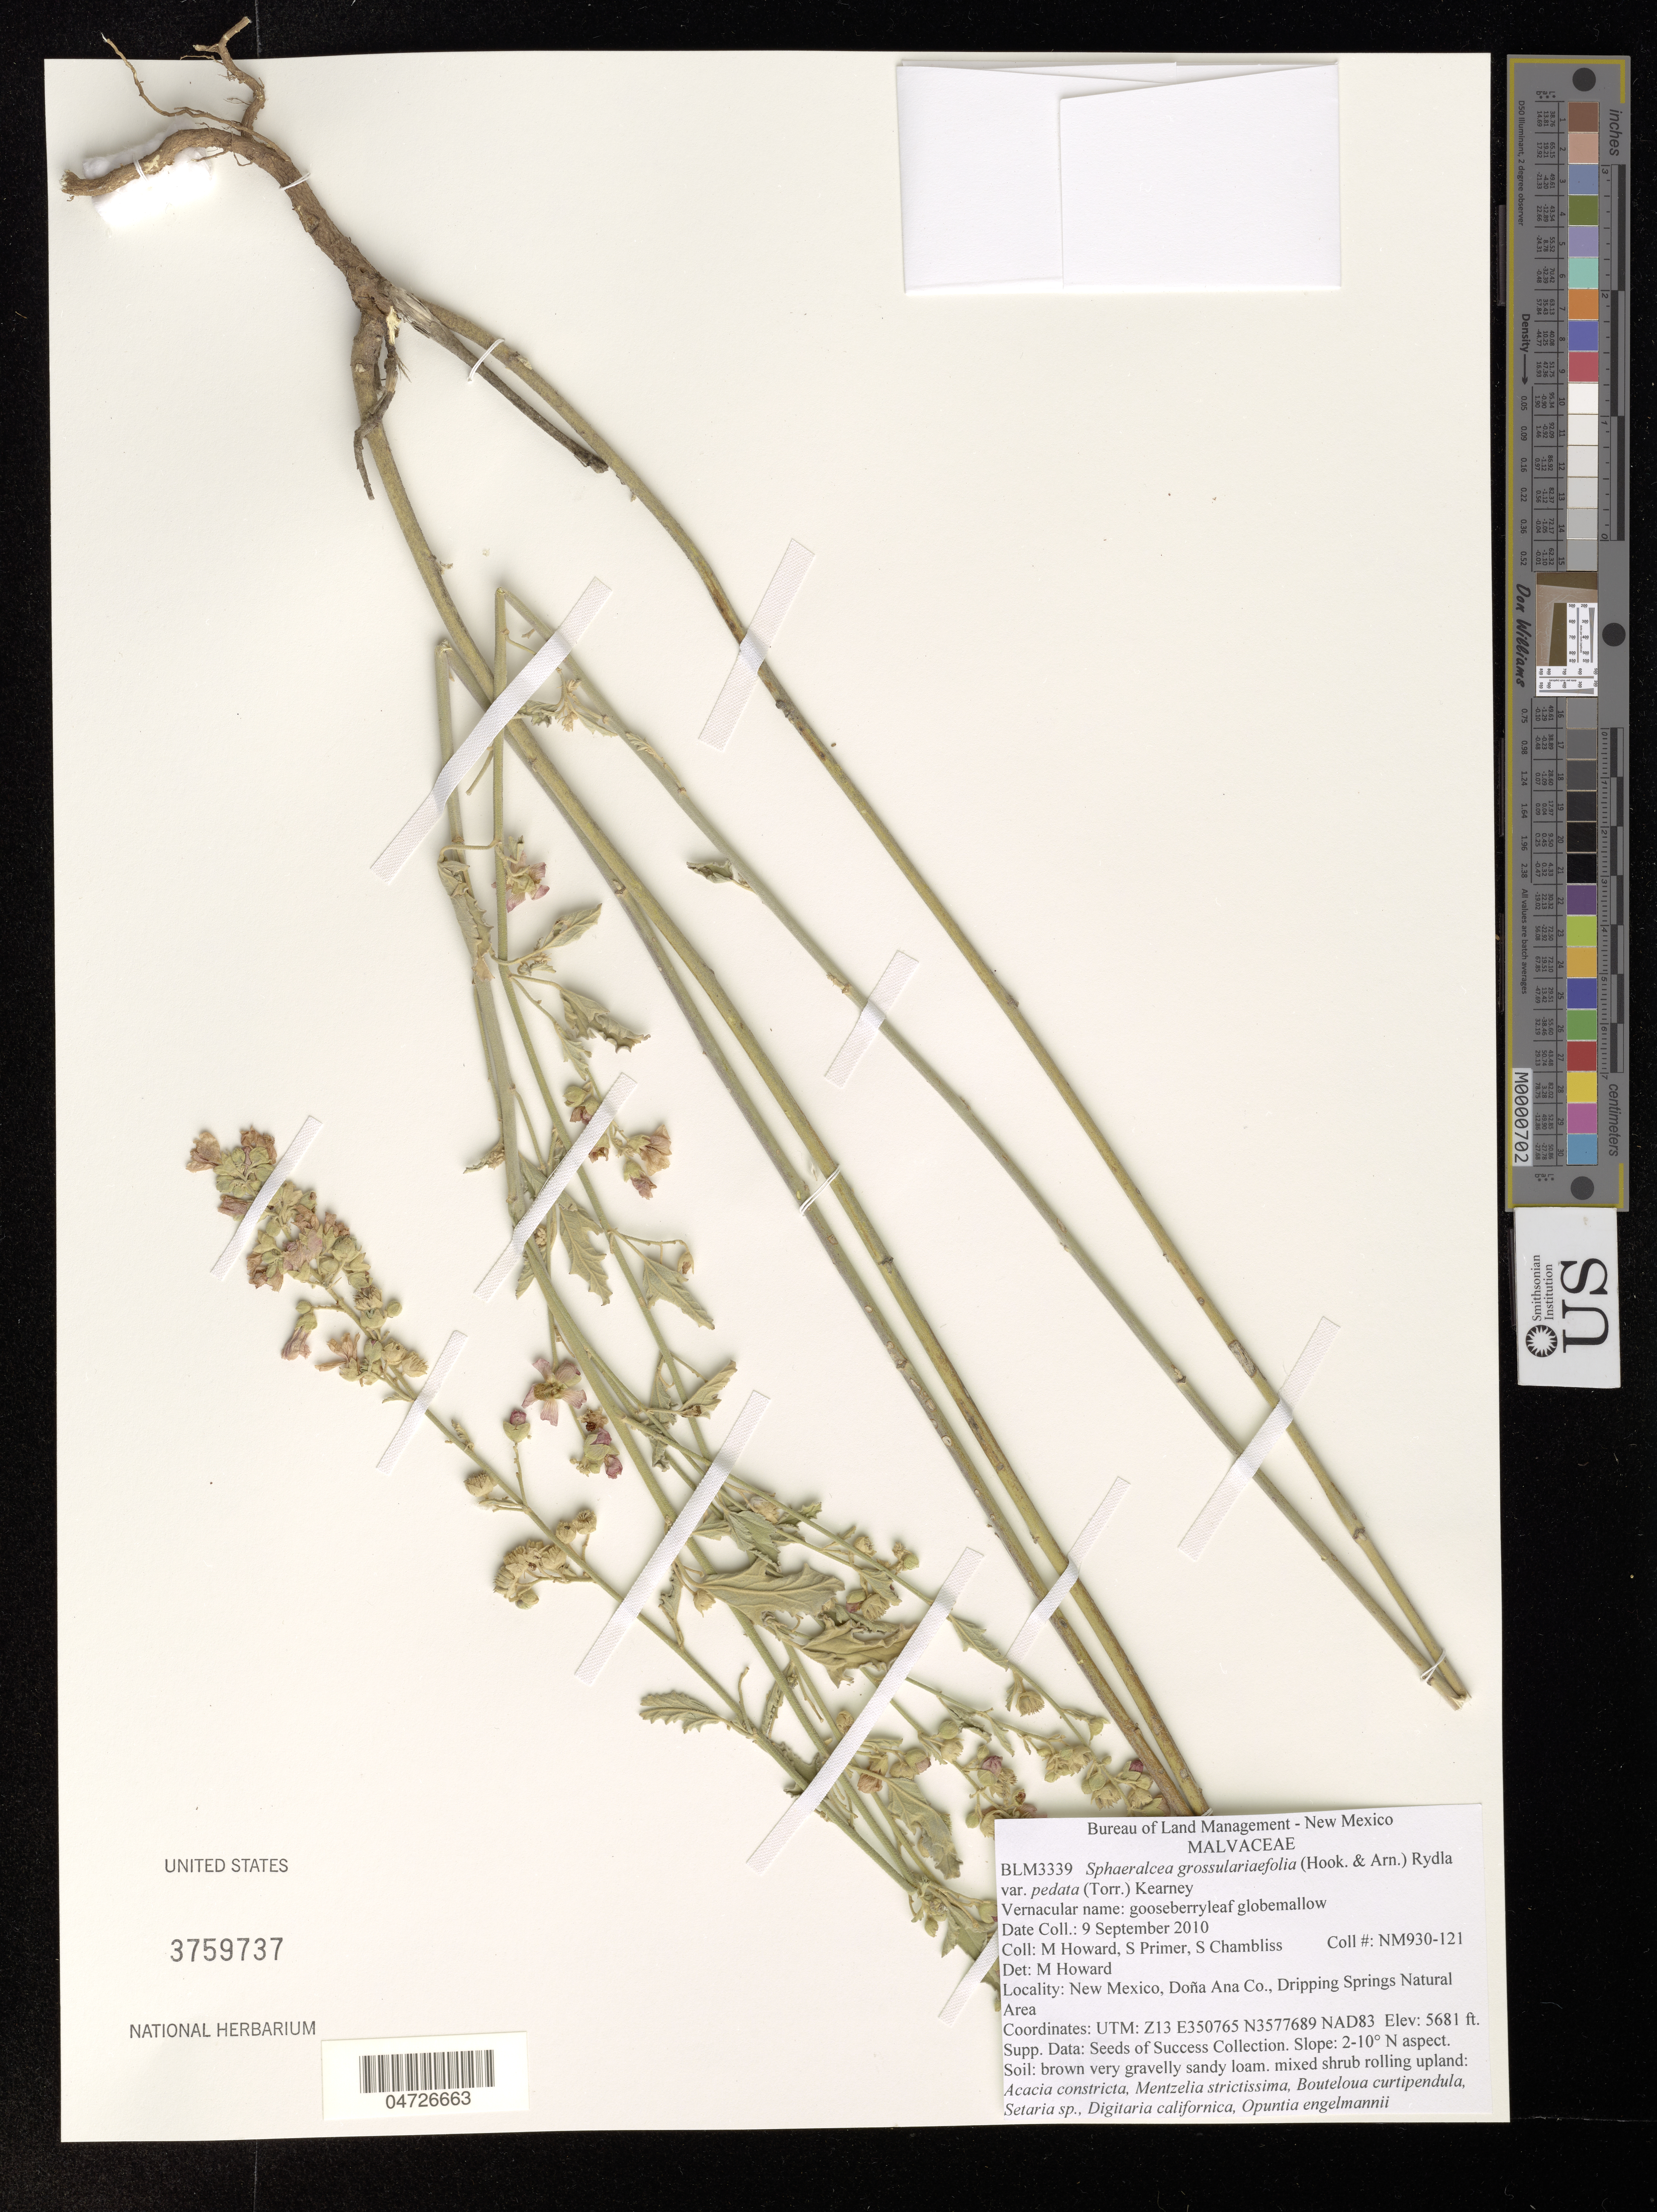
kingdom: Plantae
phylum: Tracheophyta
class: Magnoliopsida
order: Malvales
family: Malvaceae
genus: Sphaeralcea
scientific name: Sphaeralcea grossulariifolia var. pedata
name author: (Torr. & A. Gray) Kearney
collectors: M. Howard, S. Primer & S. Chambliss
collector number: NM930-121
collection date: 2010-09-09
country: United States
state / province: New Mexico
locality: Doña Ana Co., Dripping Springs Natural Area.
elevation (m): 1732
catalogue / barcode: US 3759737